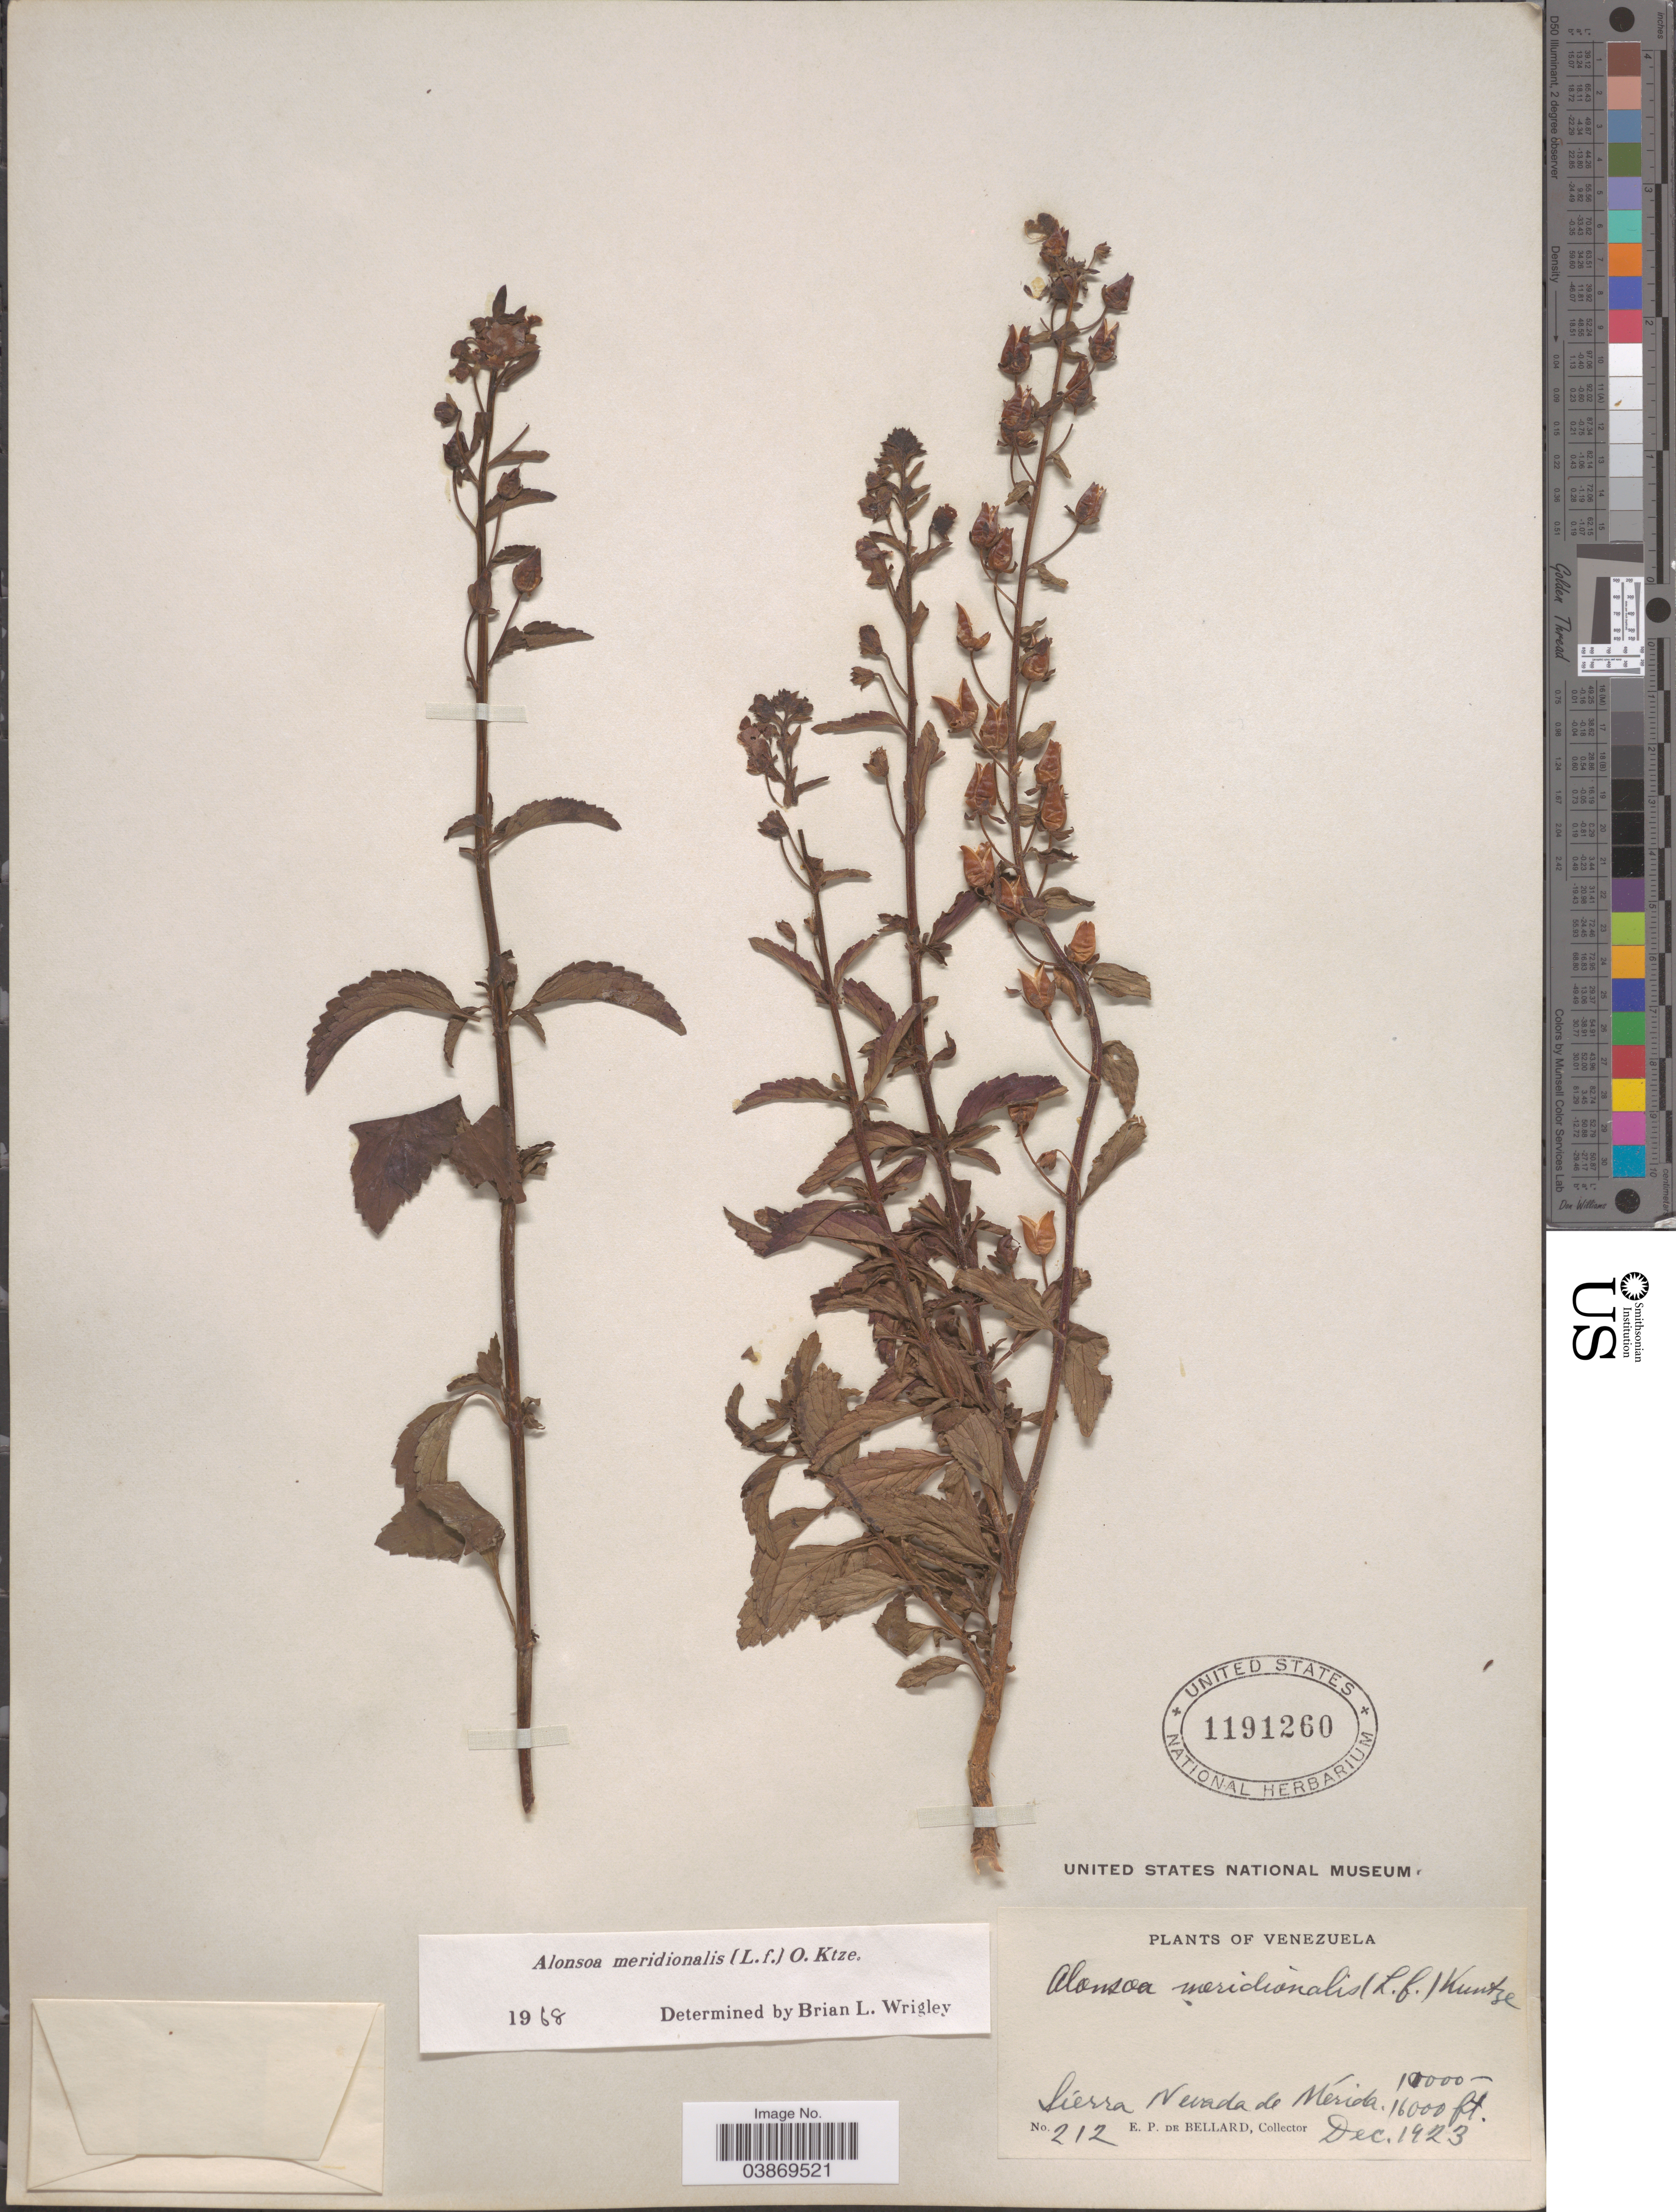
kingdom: Plantae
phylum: Tracheophyta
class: Magnoliopsida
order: Lamiales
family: Scrophulariaceae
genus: Alonsoa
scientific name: Alonsoa meridionalis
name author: (L. f.) Kuntze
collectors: E. de Bellard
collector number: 212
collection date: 1923-12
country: Venezuela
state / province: Merida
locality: Sierra Nevada de Mérida.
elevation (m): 3353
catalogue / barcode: US 1191260